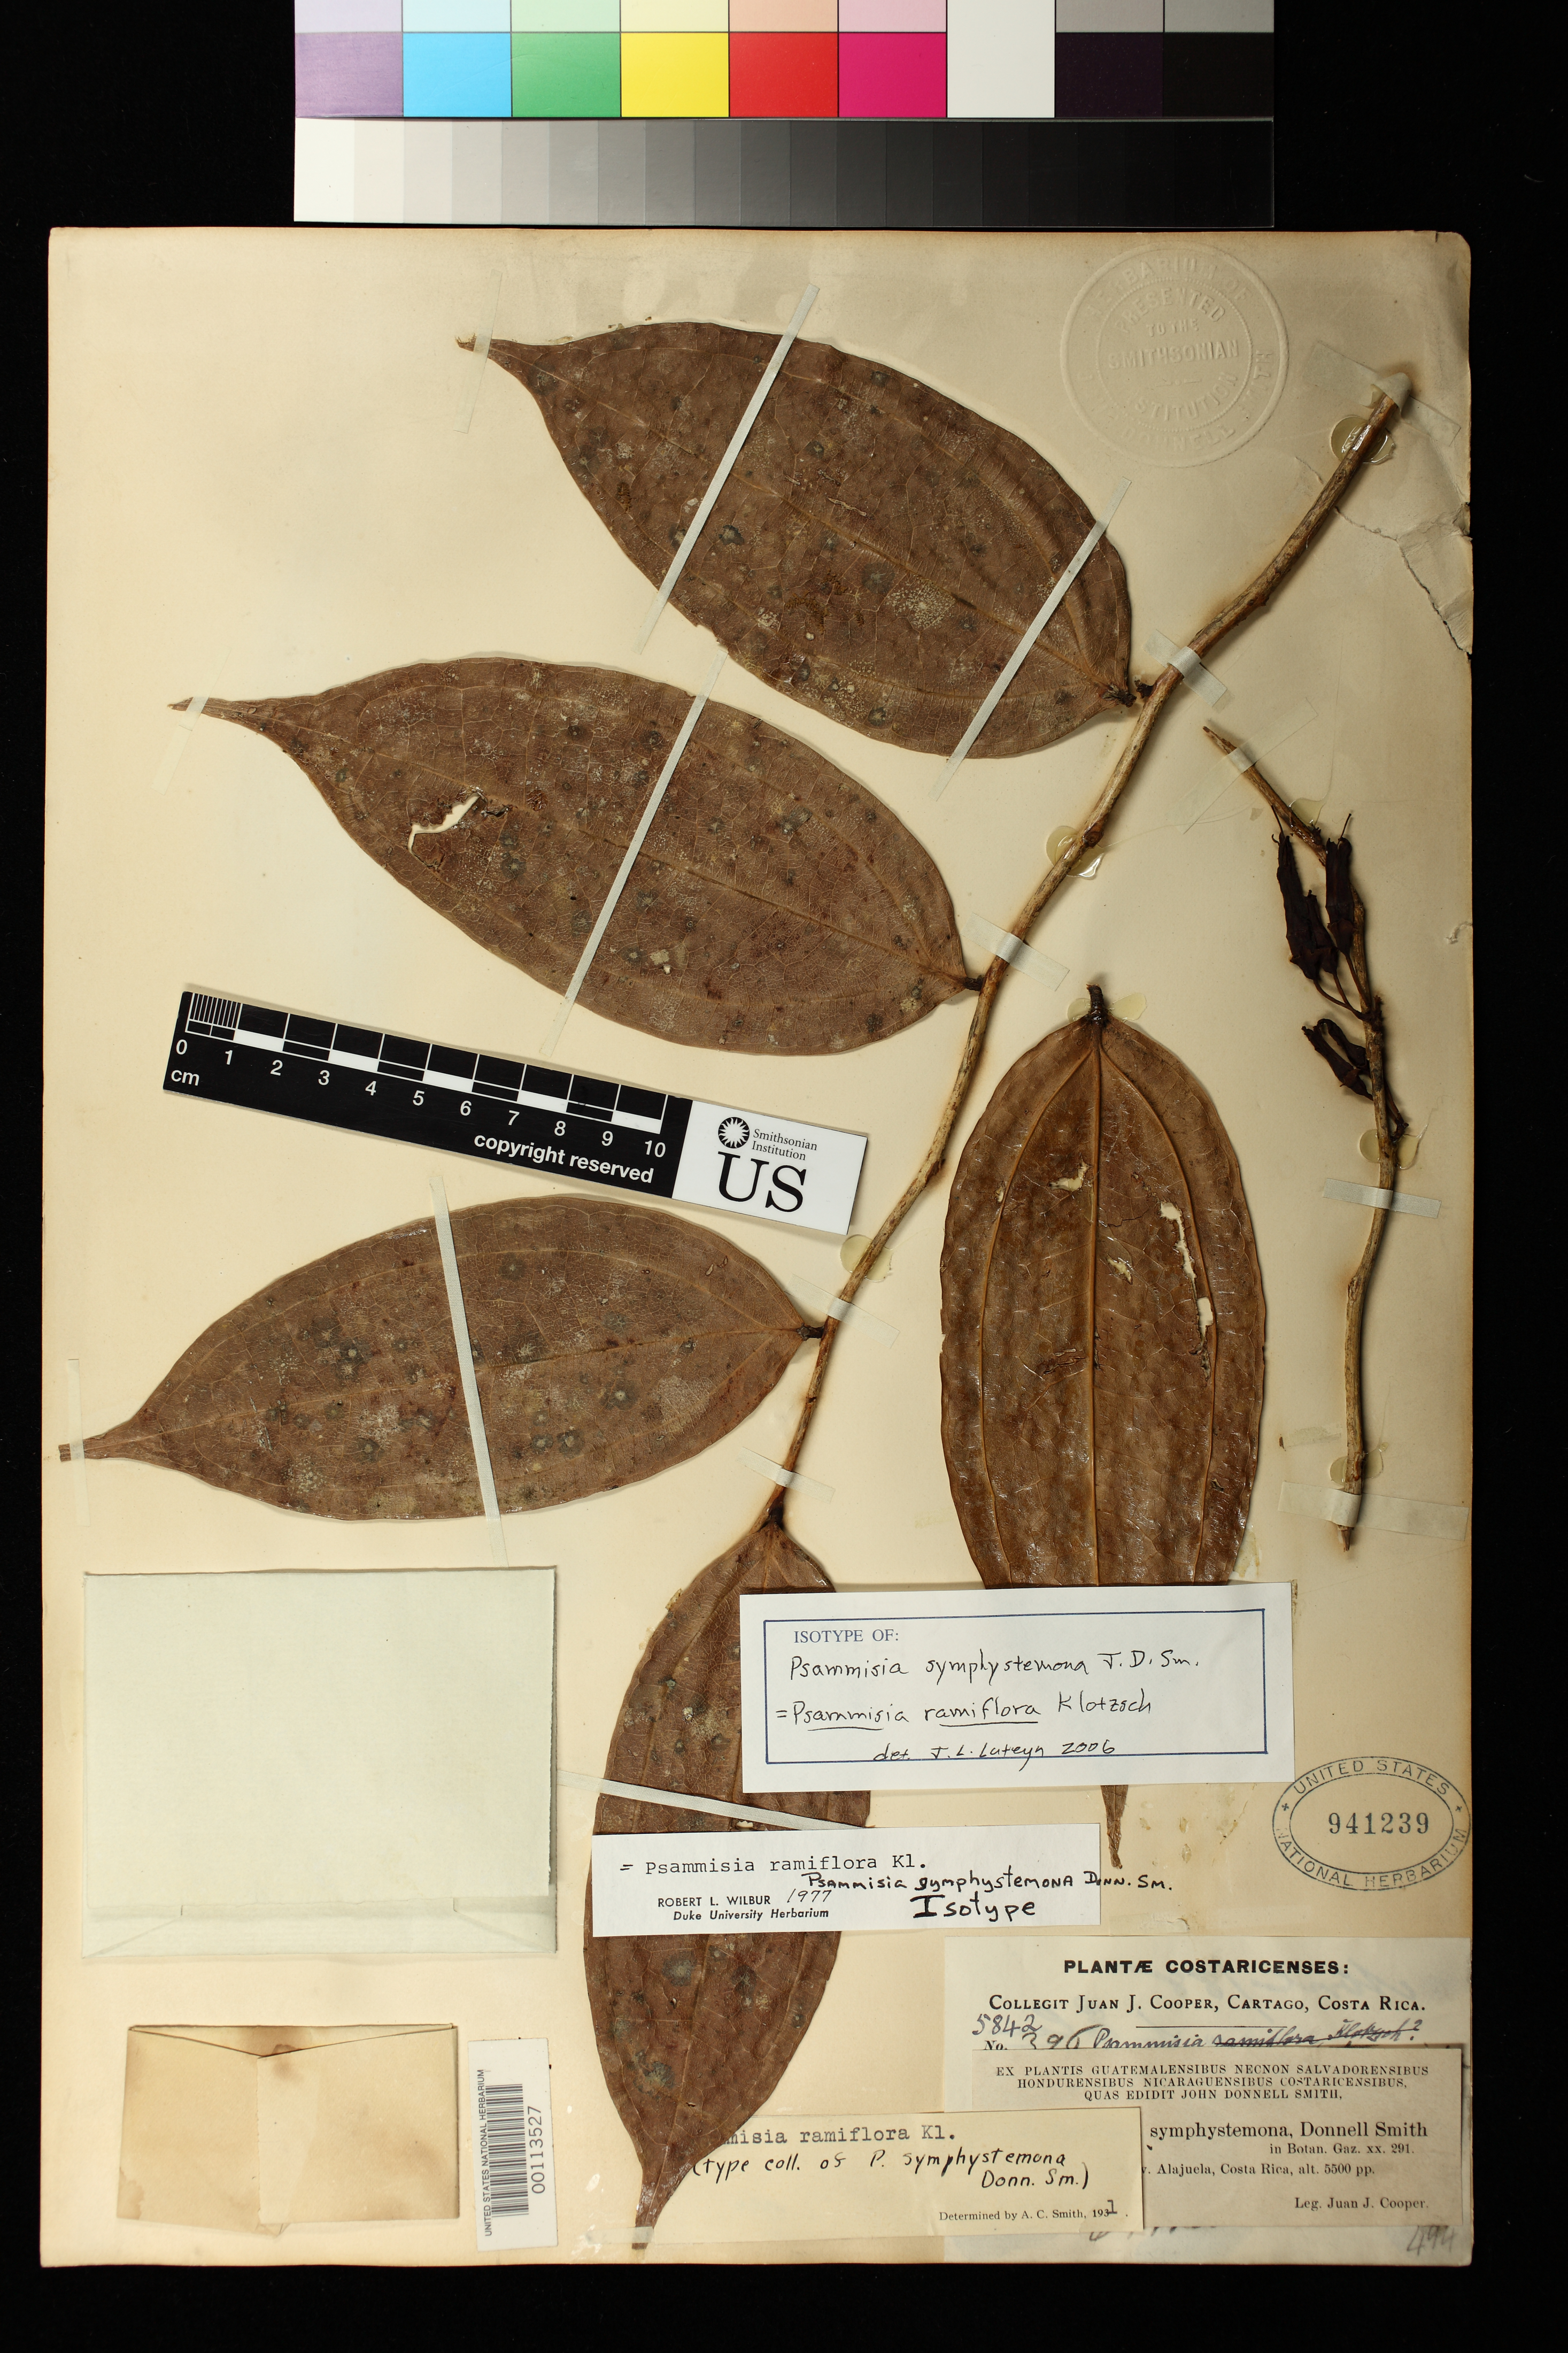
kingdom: Plantae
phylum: Tracheophyta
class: Magnoliopsida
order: Ericales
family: Ericaceae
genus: Psammisia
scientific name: Psammisia symphystemona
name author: Donn. Sm.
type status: Type Collection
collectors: J. J. Cooper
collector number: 5842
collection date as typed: May 1887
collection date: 1887-05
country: Costa Rica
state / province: Alajuela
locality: Mariposa, Prov. Alajuela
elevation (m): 1676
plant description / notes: One of two US sheets (USNH 941234 & 941239) received from the John Donnell Smith herbarium, neither clearly identified as holotype. USNH 941234 has been annotated "type" by A.C. Smith (1931) and as "holotype" by R.L. Wilbur (1977) & J.L. Luteyn (2006), [& 941239 as "type coll." & "isotype"], probably best regarded as lectotype (J.L. Luteyn, pers. email to J.K. Boggan, Feb. 2007).; Protologue apparently mis-cites collector as Anastasio Alfaro; all other data match this Cooper specimen and no corresponding specimens by Alfaro have been found among the John Donnell Smith material.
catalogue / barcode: US 941239